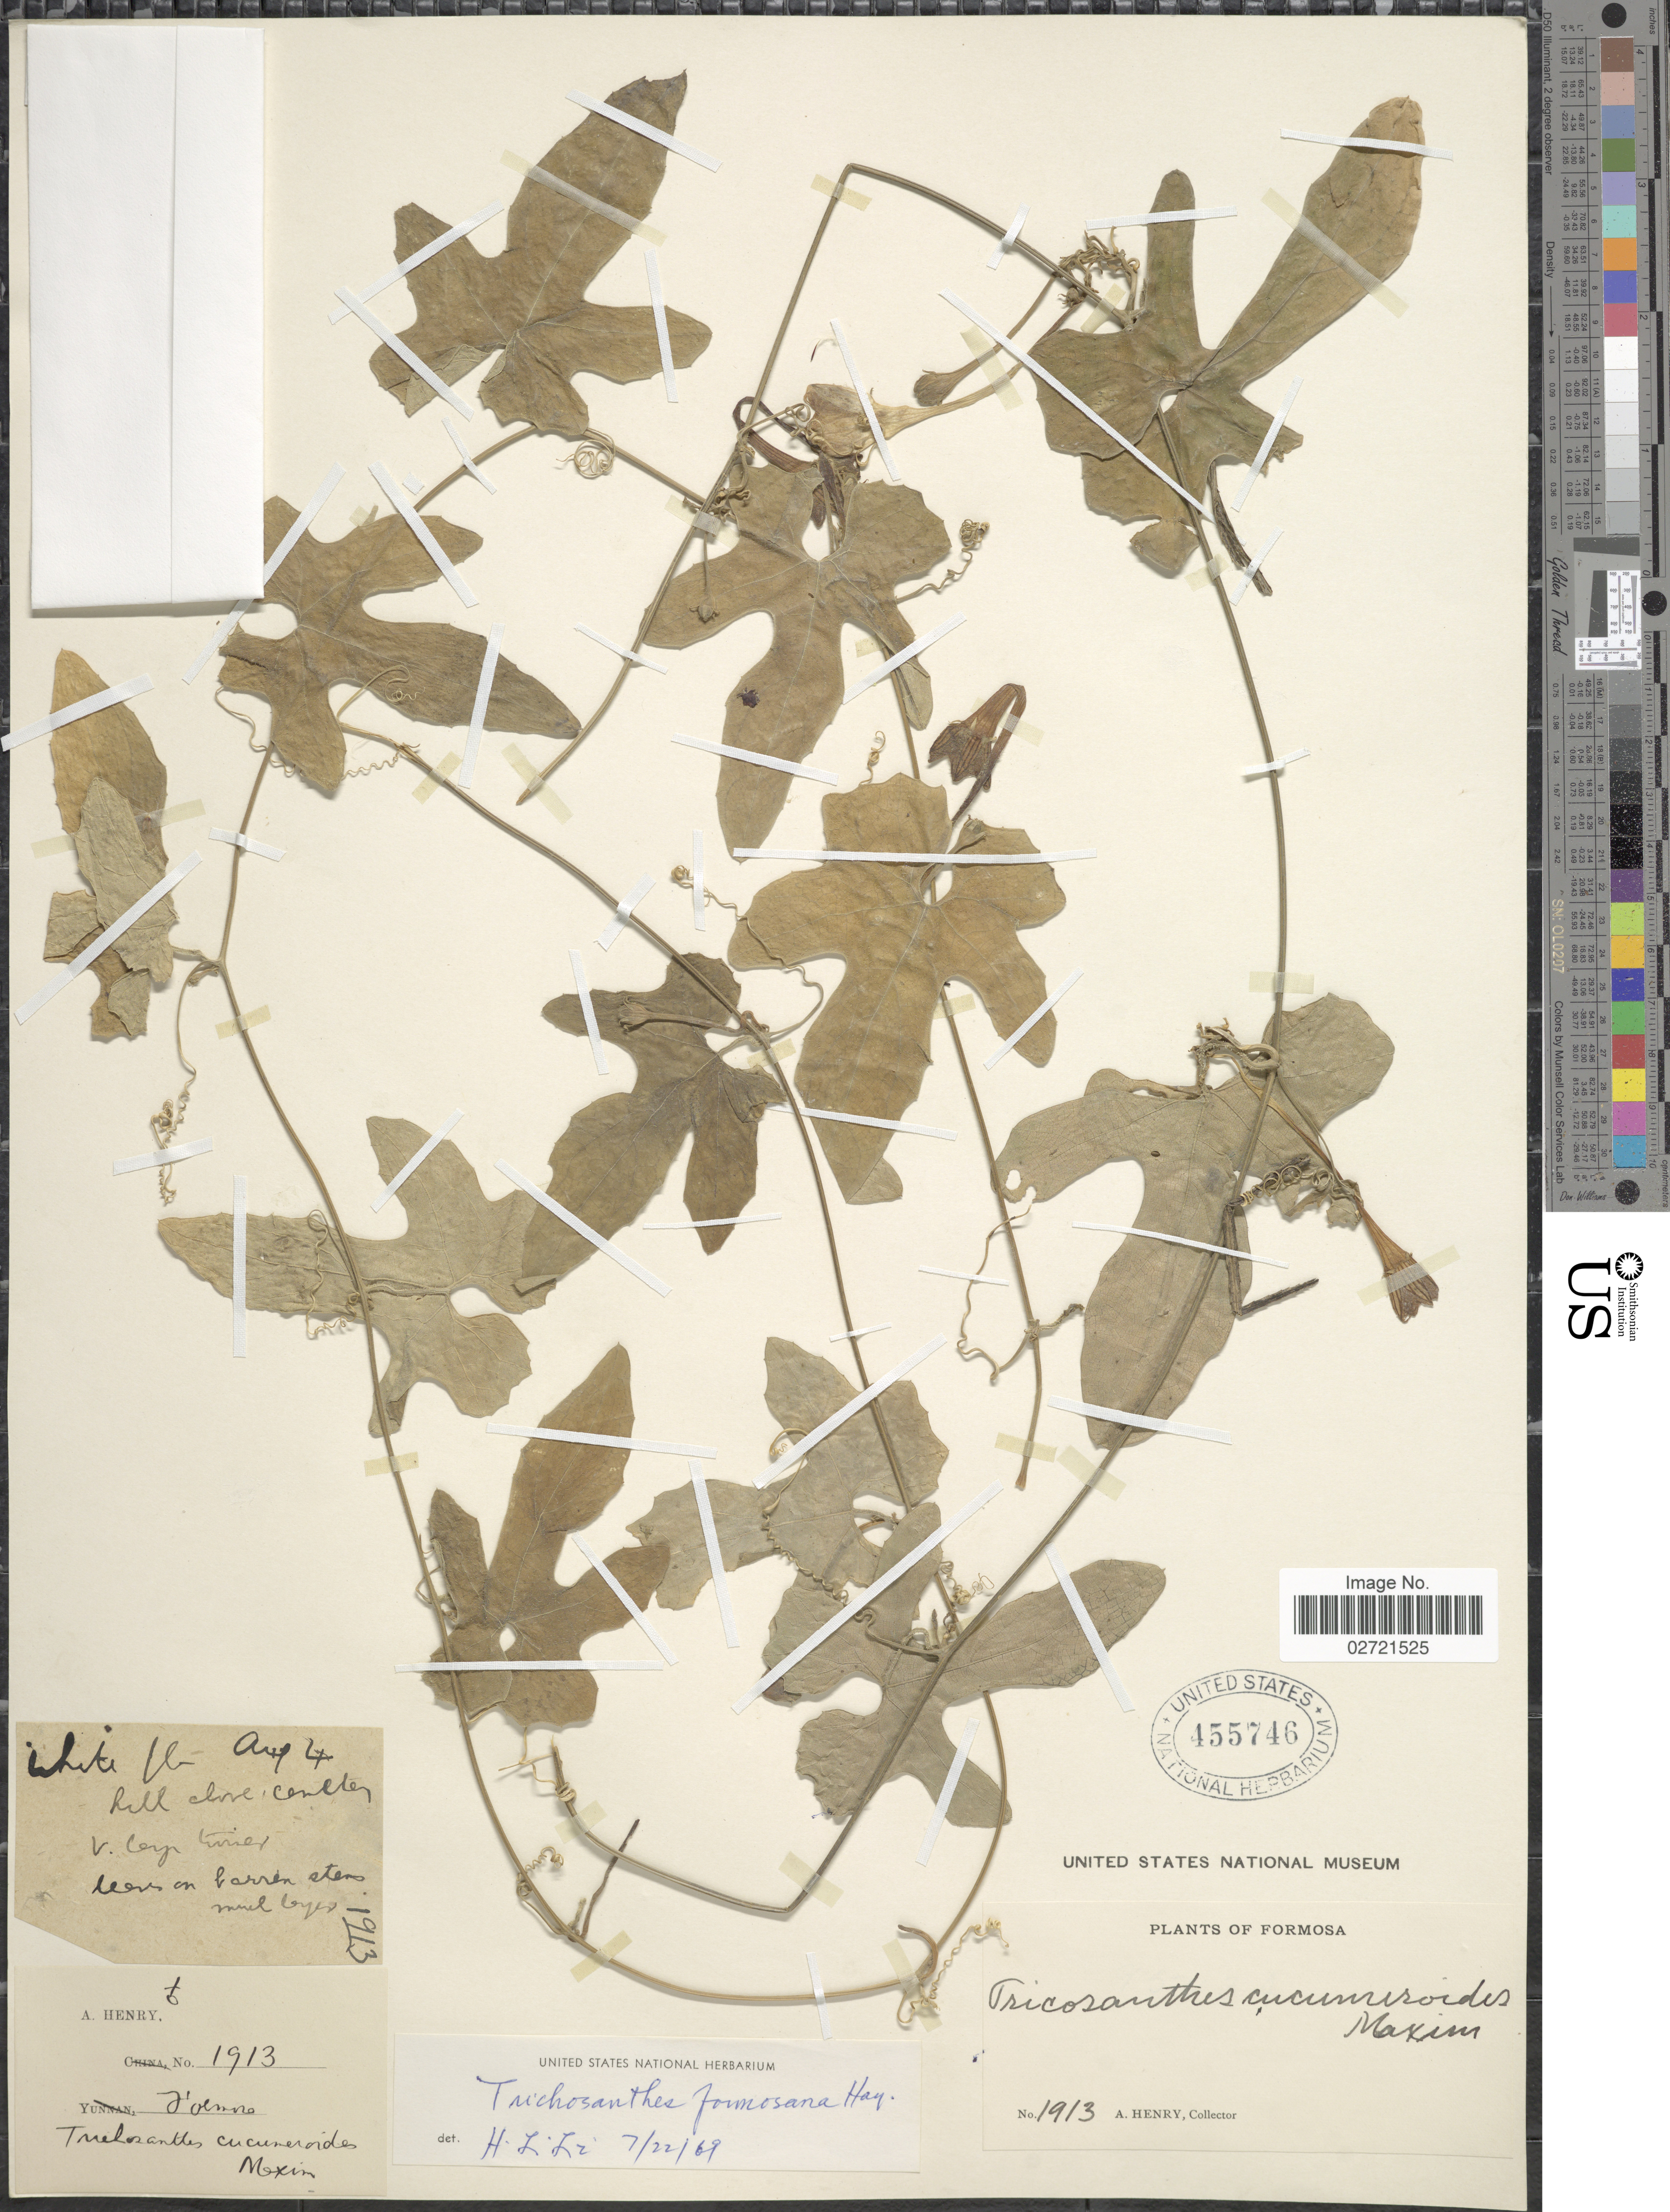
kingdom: Plantae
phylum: Tracheophyta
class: Magnoliopsida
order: Cucurbitales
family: Cucurbitaceae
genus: Trichosanthes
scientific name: Trichosanthes formosana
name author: Hayata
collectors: A. Henry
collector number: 1913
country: Taiwan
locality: Formosa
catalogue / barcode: US 455746